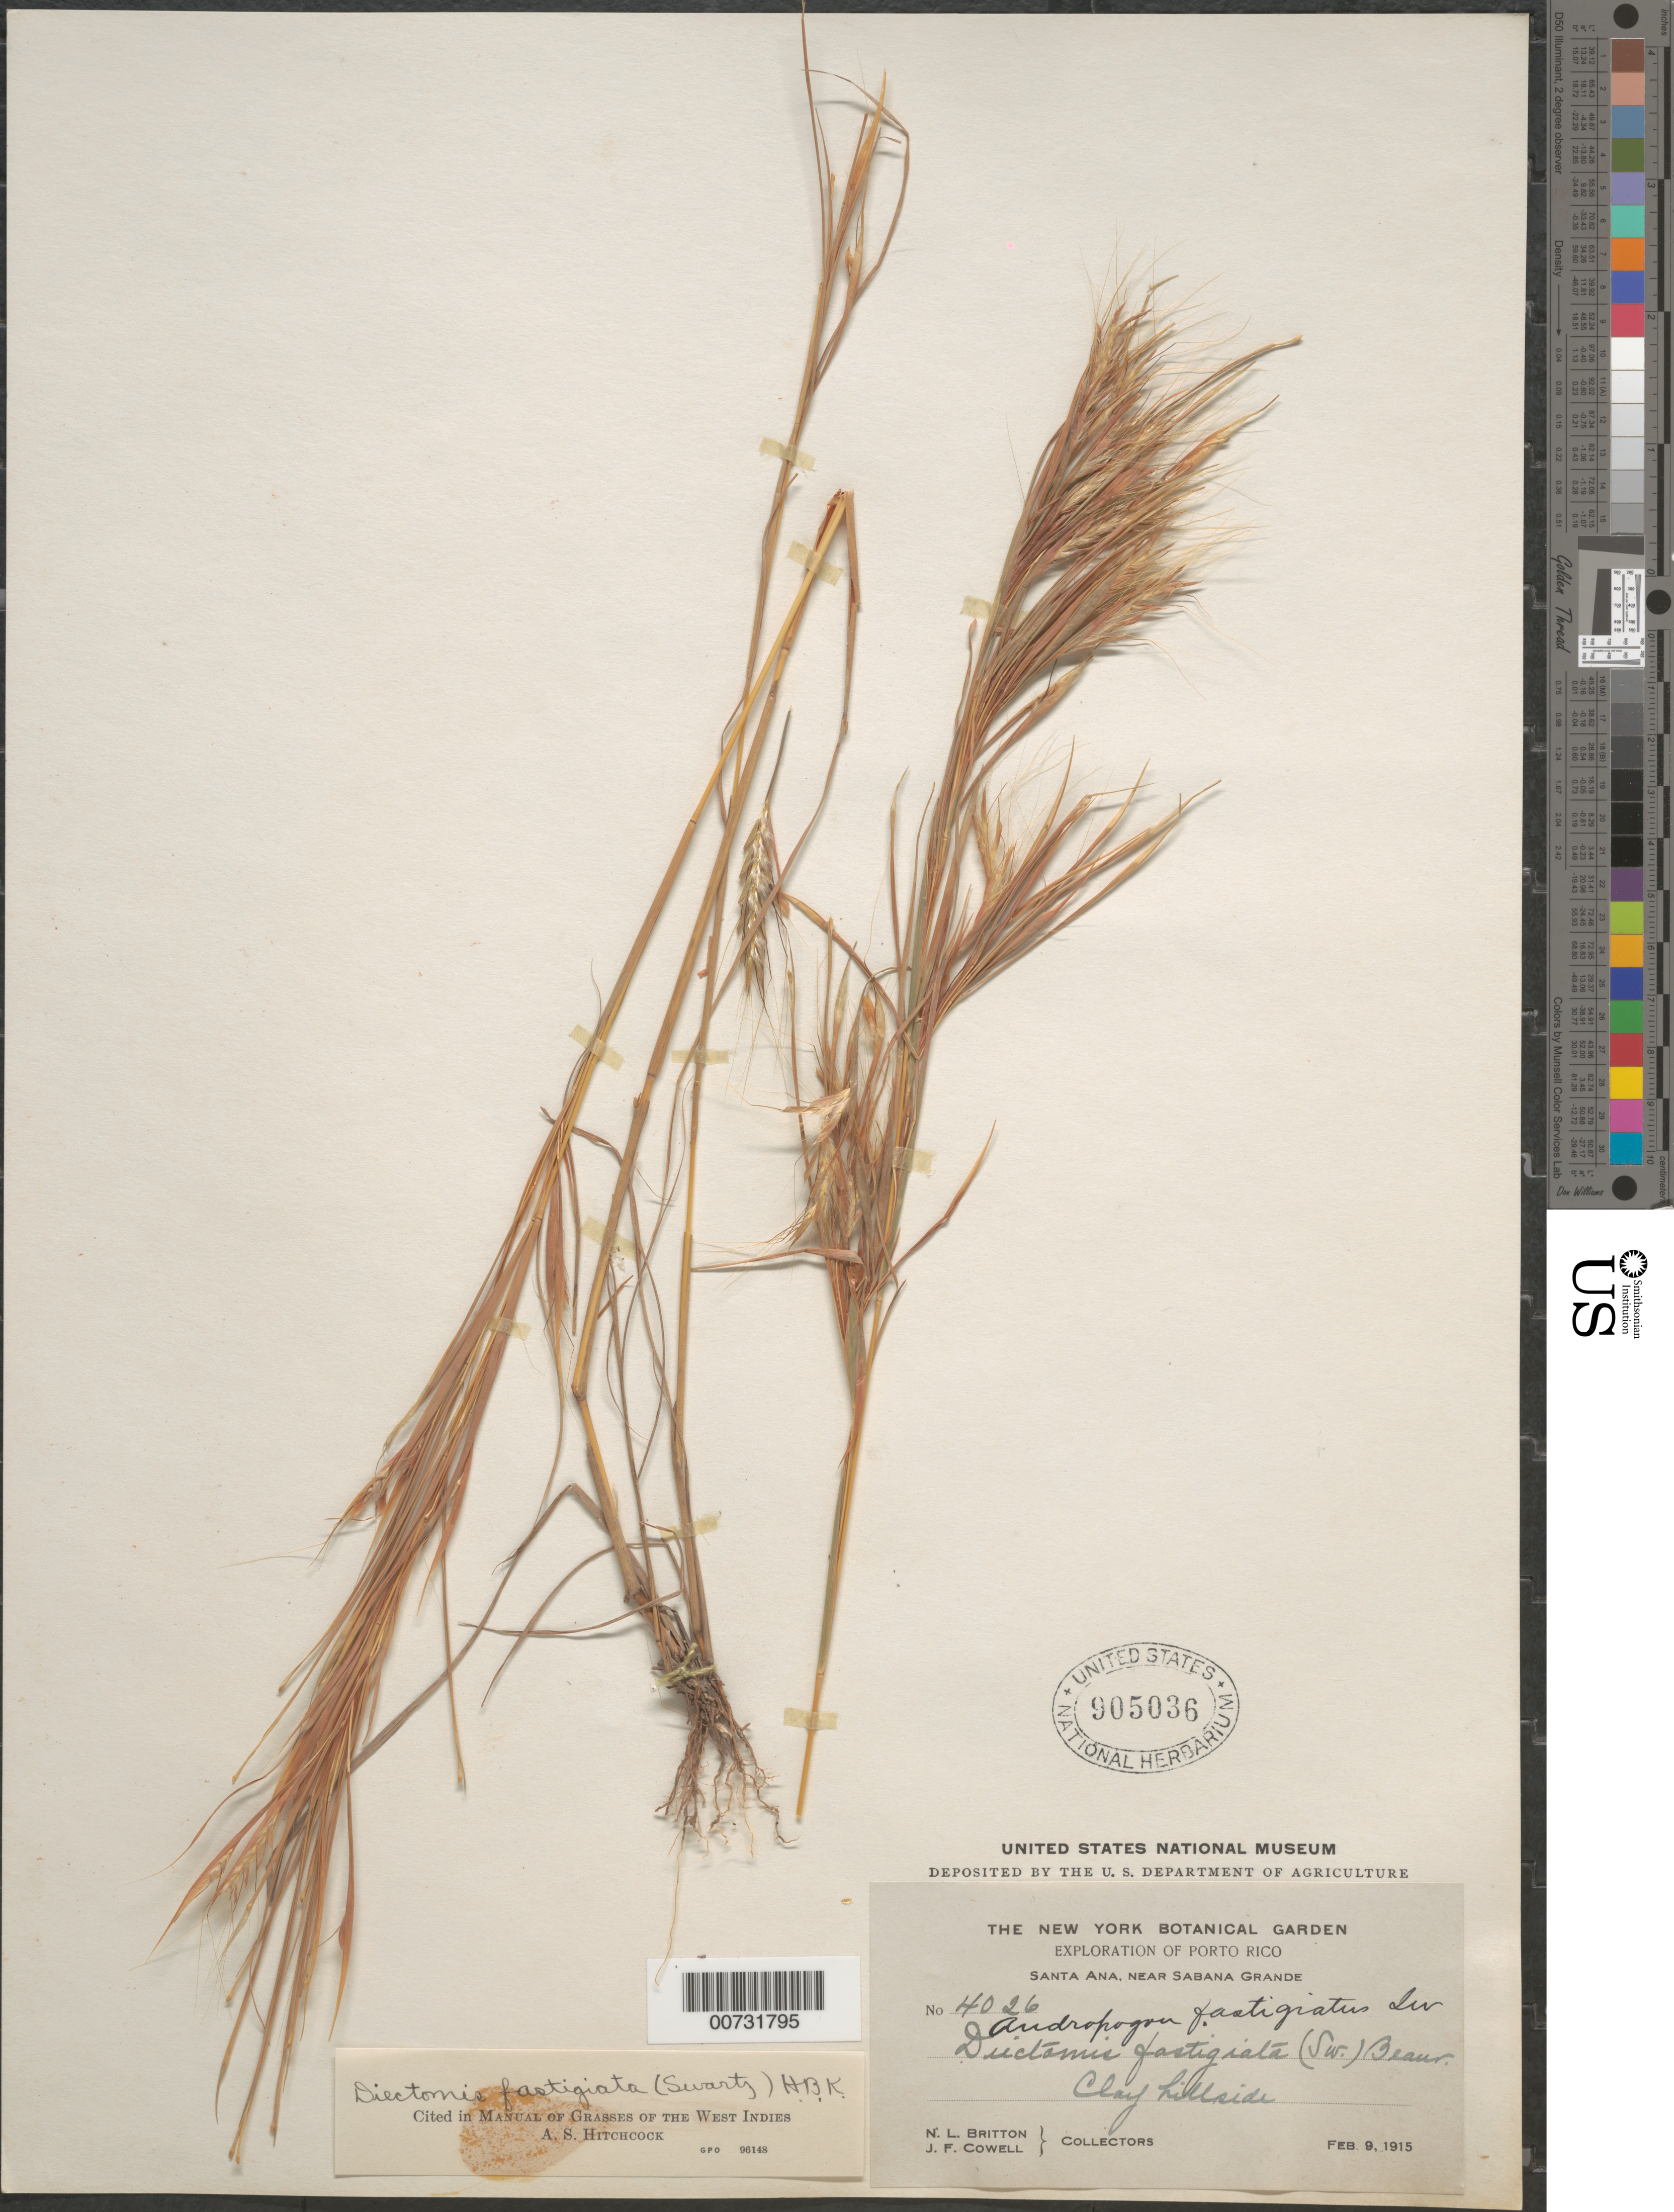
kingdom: Plantae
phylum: Tracheophyta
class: Liliopsida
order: Poales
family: Poaceae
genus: Andropogon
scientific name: Andropogon fastigiatus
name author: Sw.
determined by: Hitchcock, Albert S.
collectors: N. Britton & J. F. Cowell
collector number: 4026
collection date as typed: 09 Feb 1915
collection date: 1915-02-09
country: Puerto Rico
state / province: Sabana Grande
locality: Santa Ana, near Sabana Grande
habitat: Clay hillside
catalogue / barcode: US 905036